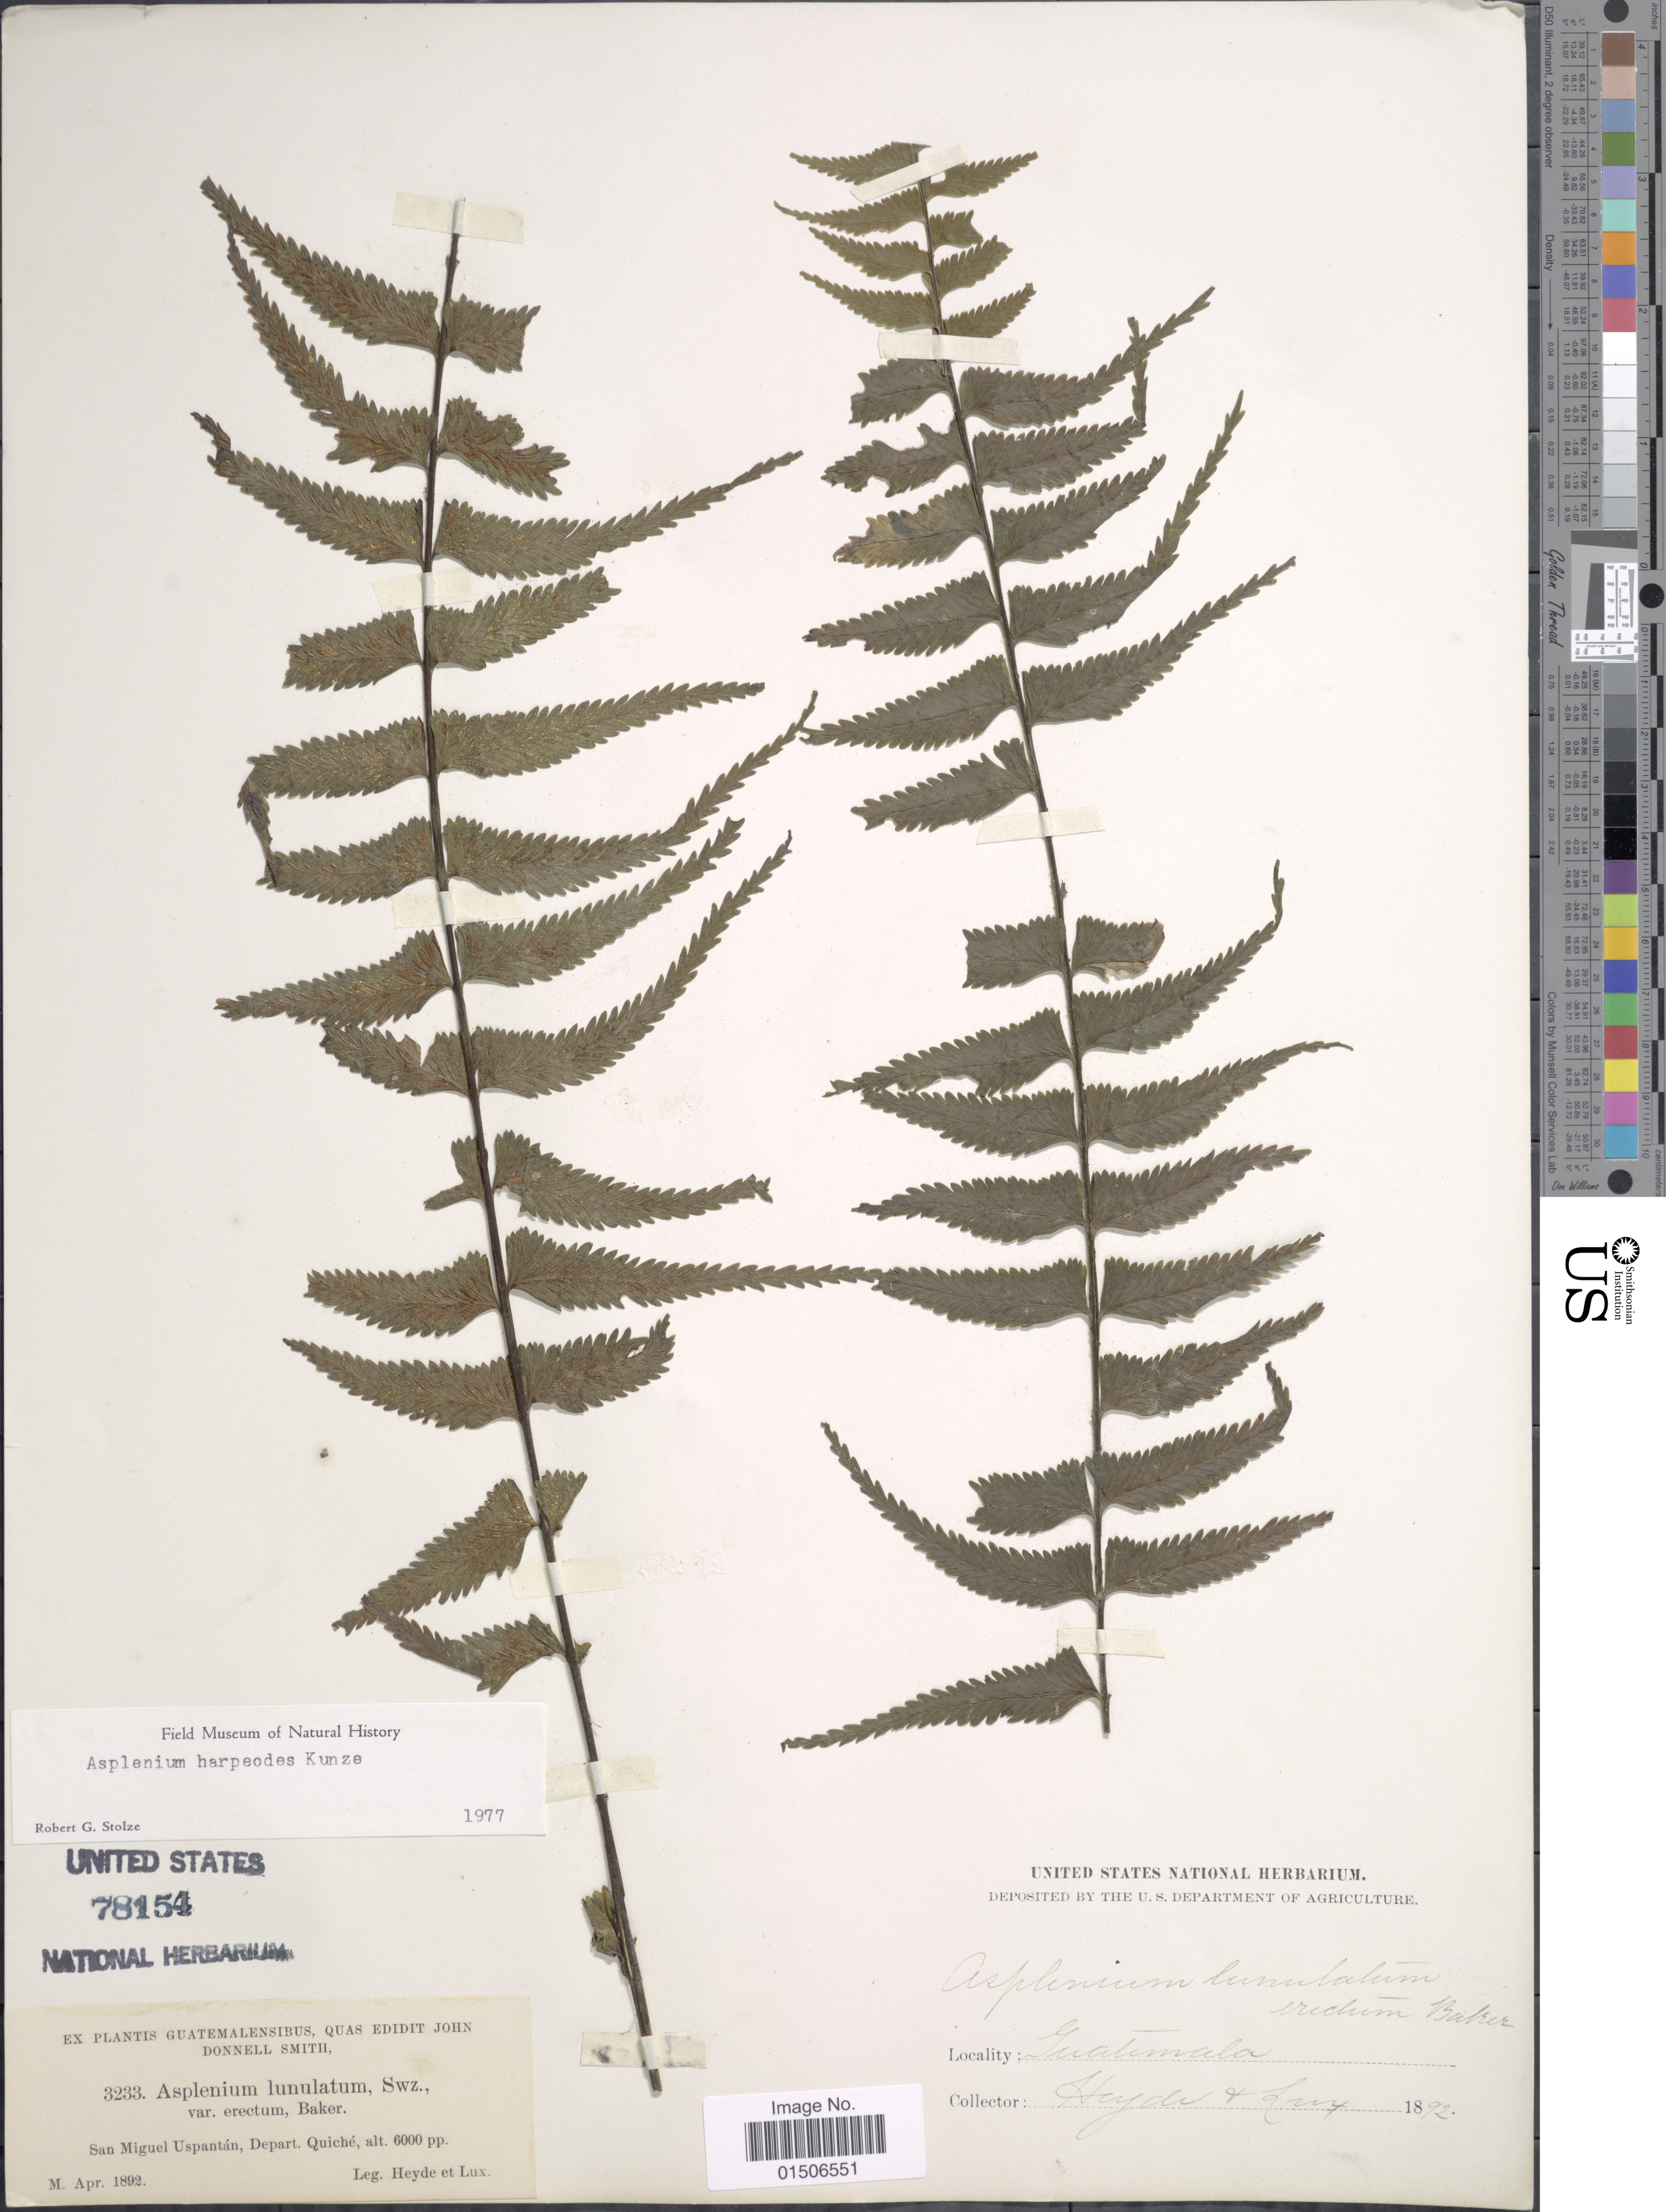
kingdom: Plantae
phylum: Tracheophyta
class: Polypodiopsida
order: Polypodiales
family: Aspleniaceae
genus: Asplenium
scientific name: Asplenium harpeodes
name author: Kunze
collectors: Heyde & Lux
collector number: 3233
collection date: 1892-04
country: Guatemala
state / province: El Quiché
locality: San Miguel Uspantán, Depart Quiché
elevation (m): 1829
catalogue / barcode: US 78154